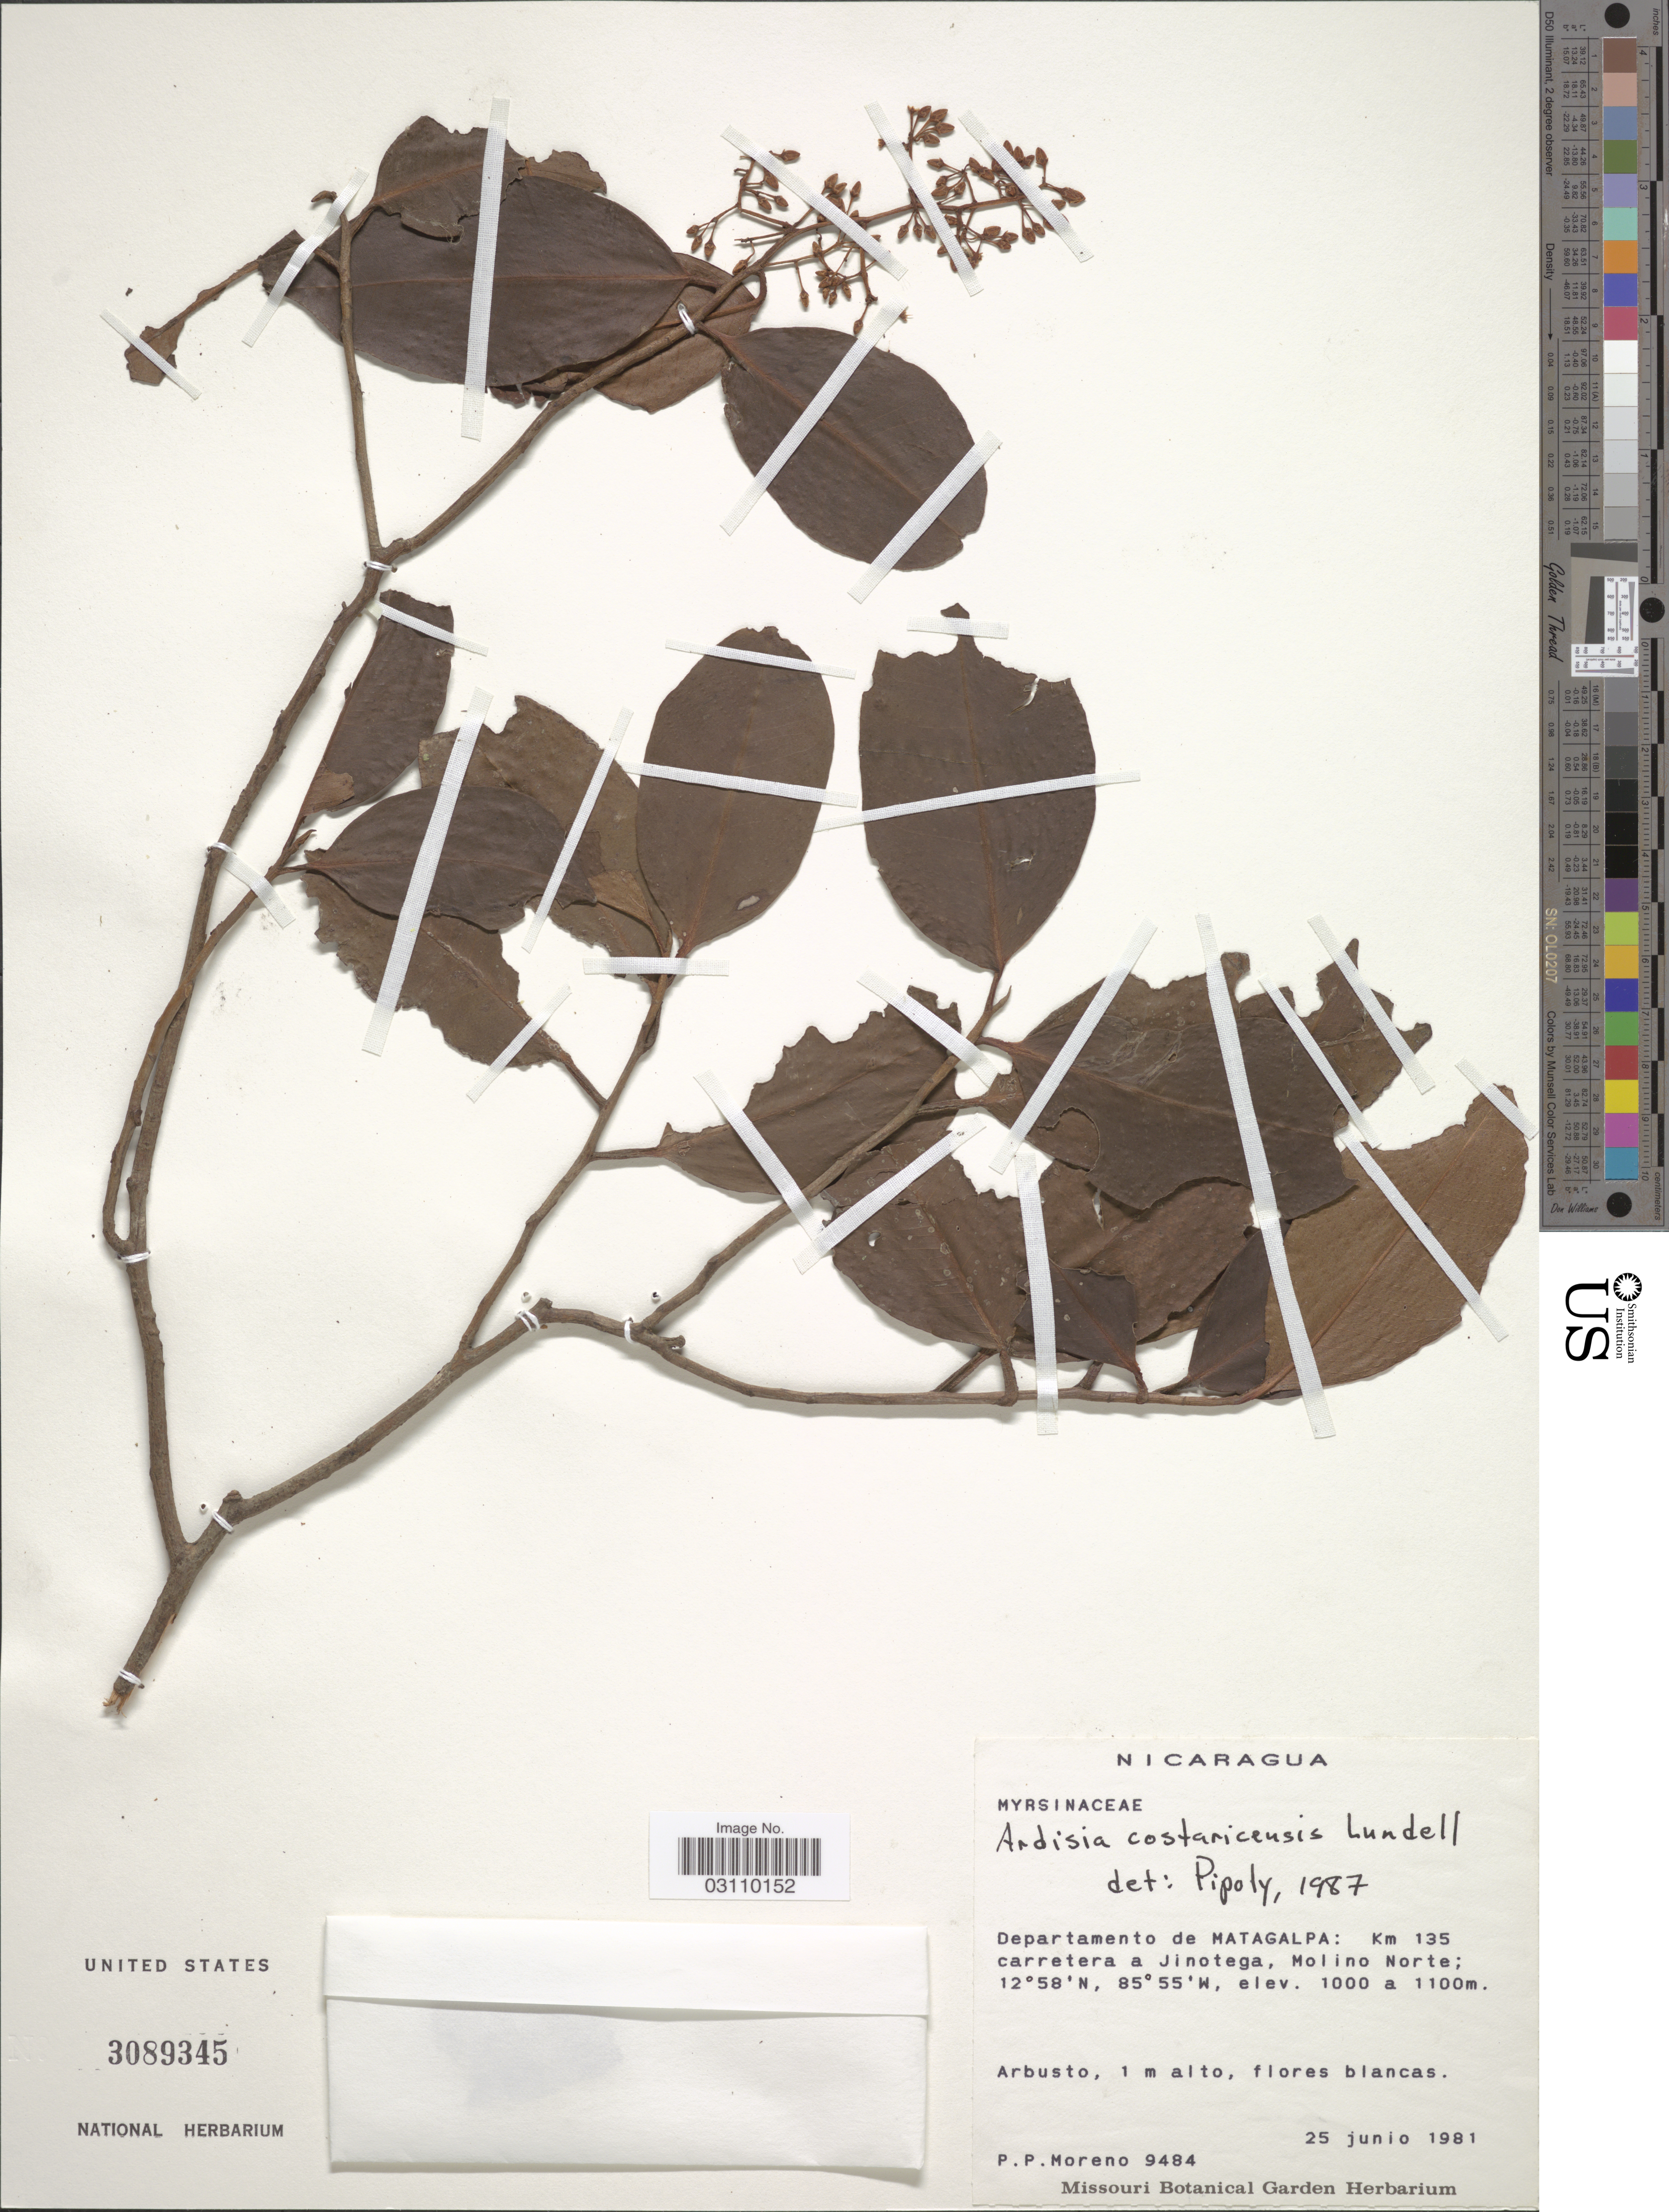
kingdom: Plantae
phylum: Tracheophyta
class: Magnoliopsida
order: Ericales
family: Primulaceae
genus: Ardisia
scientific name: Ardisia costaricensis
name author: Lundell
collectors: P. Moreno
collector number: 9484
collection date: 1981-06-25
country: Nicaragua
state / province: Matagalpa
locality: Departamento de Matagalpa: Km 135 carretera a Jinotega, Molino Norte.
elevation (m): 1000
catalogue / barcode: US 3089345